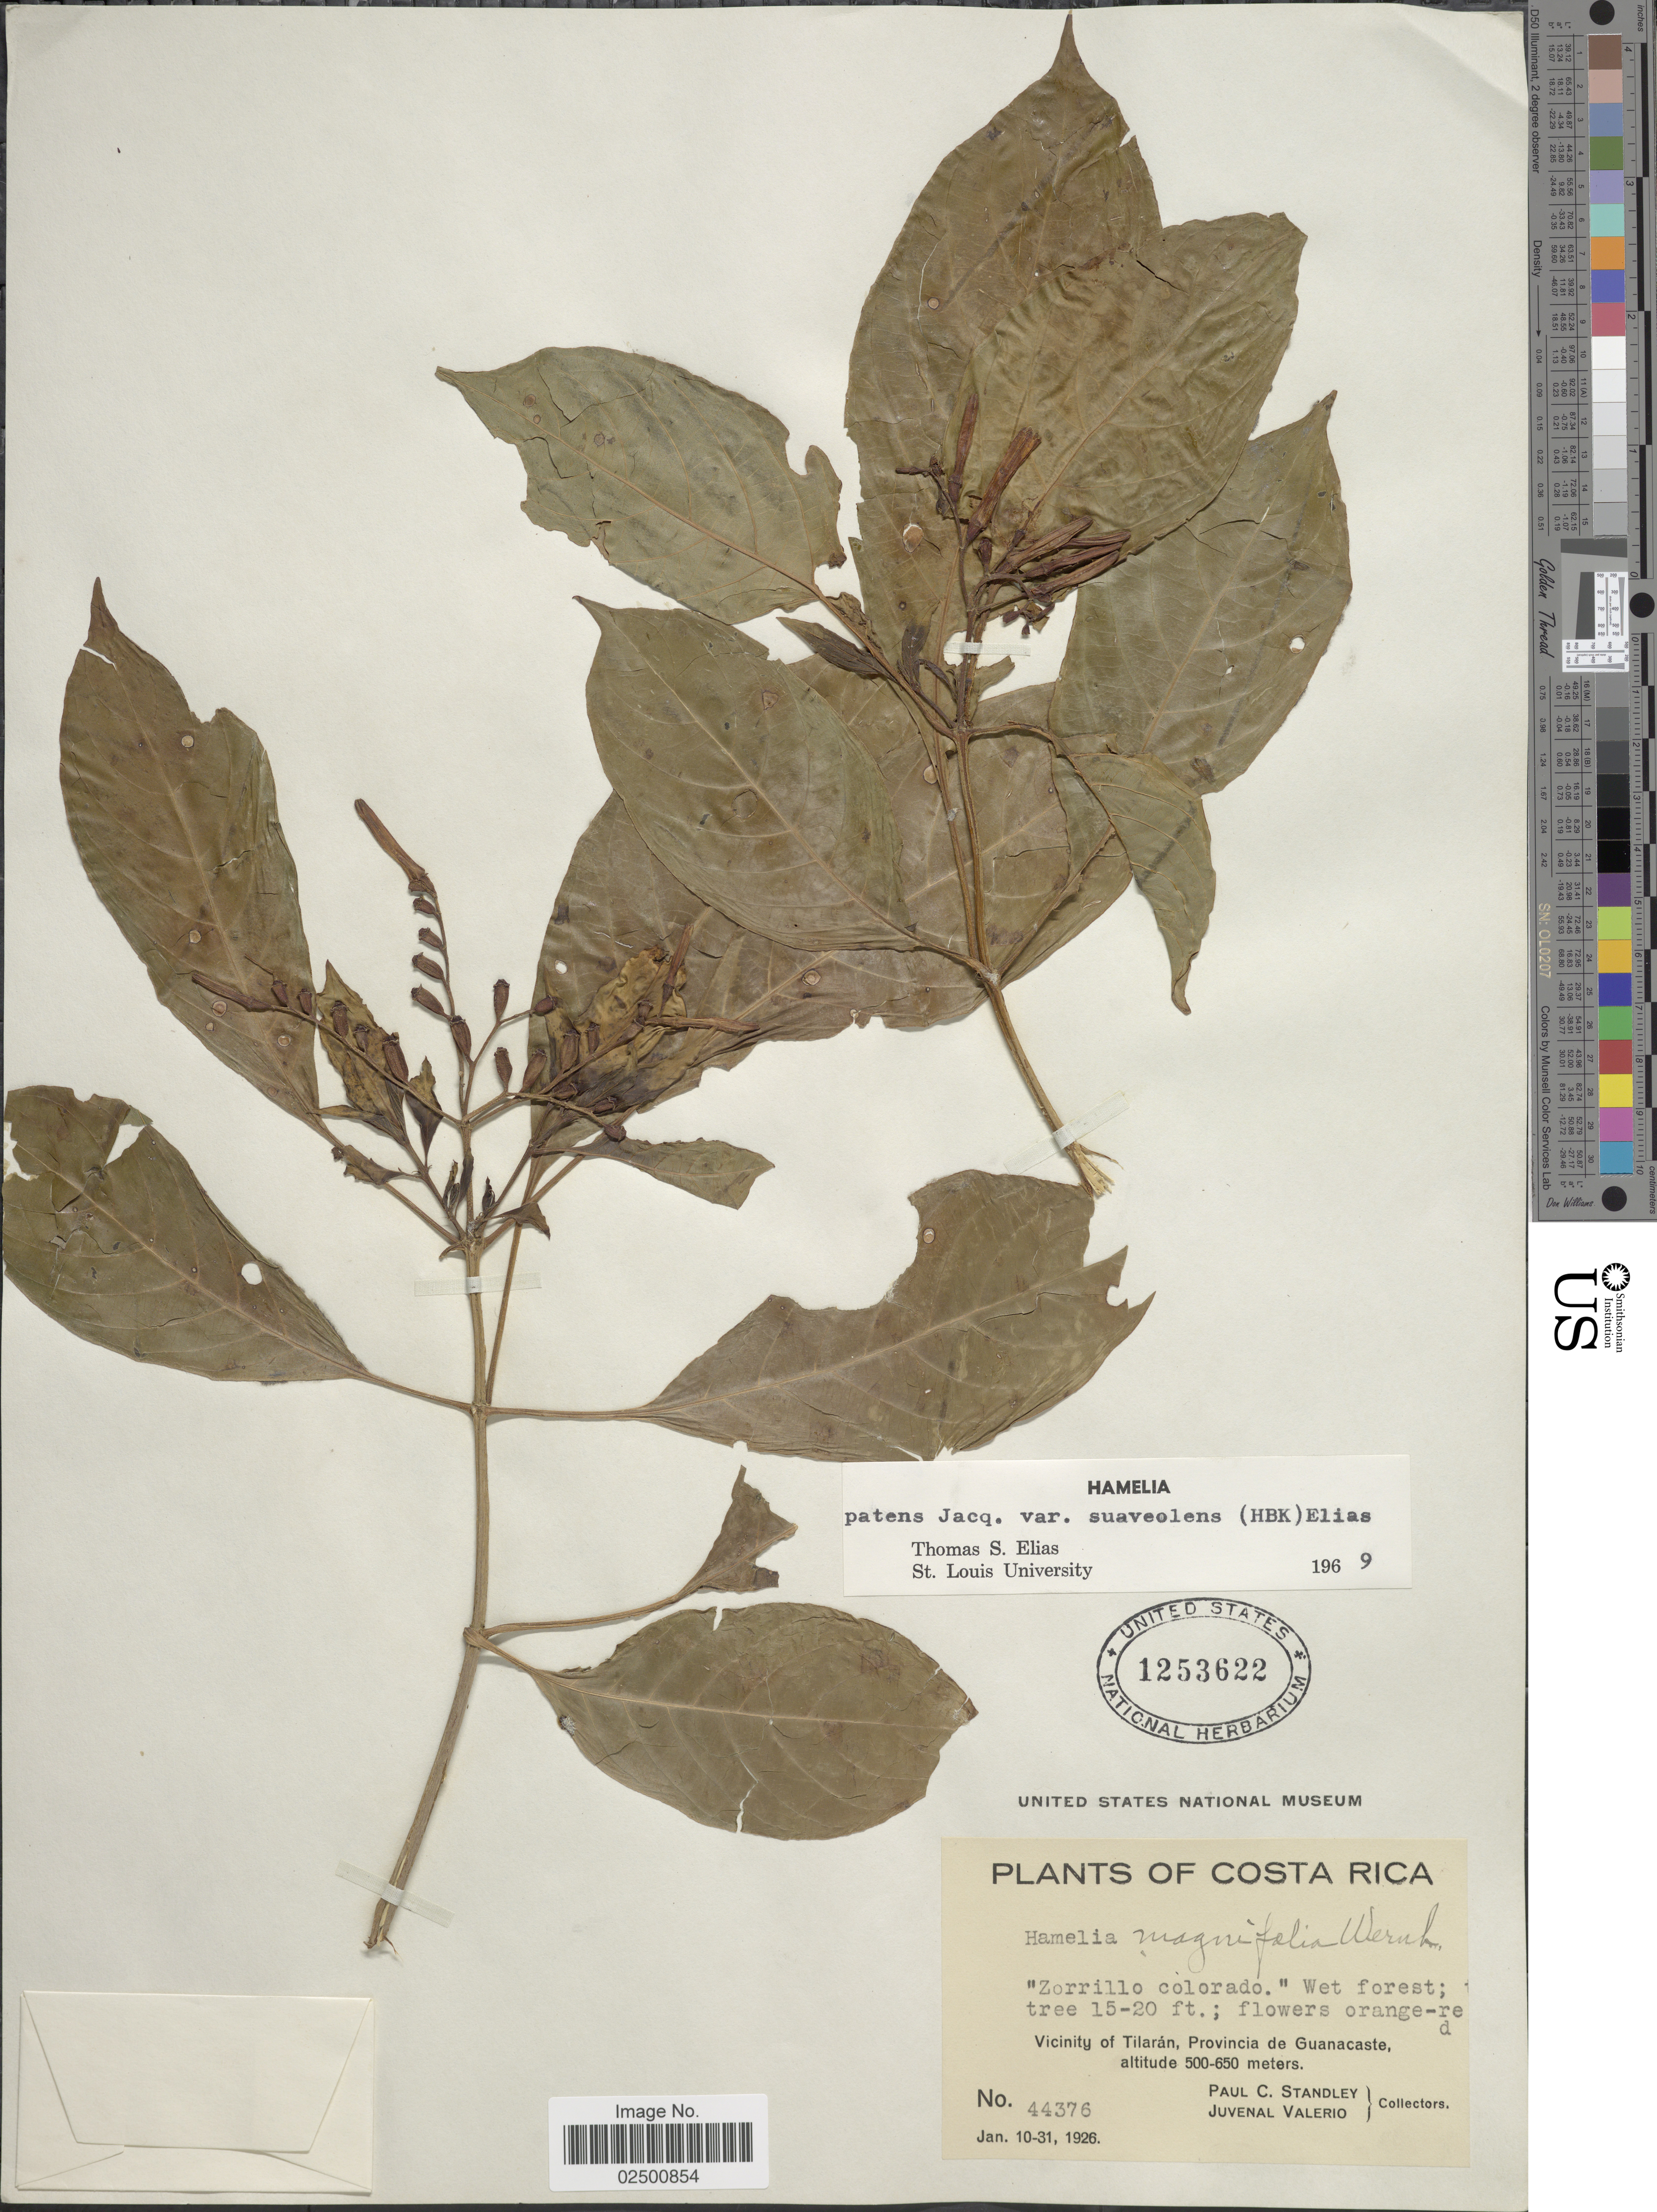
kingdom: Plantae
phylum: Tracheophyta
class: Magnoliopsida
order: Gentianales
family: Rubiaceae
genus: Hamelia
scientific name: Hamelia patens var. suaveolens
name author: (Kunth)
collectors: P. C. Standley & J. Valerio R.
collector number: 44376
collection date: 1926-01-10/1926-01-31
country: Costa Rica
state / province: Guanacaste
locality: Vicinity of Tilaran, Provincia de Guanacaste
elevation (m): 500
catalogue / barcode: US 1253622